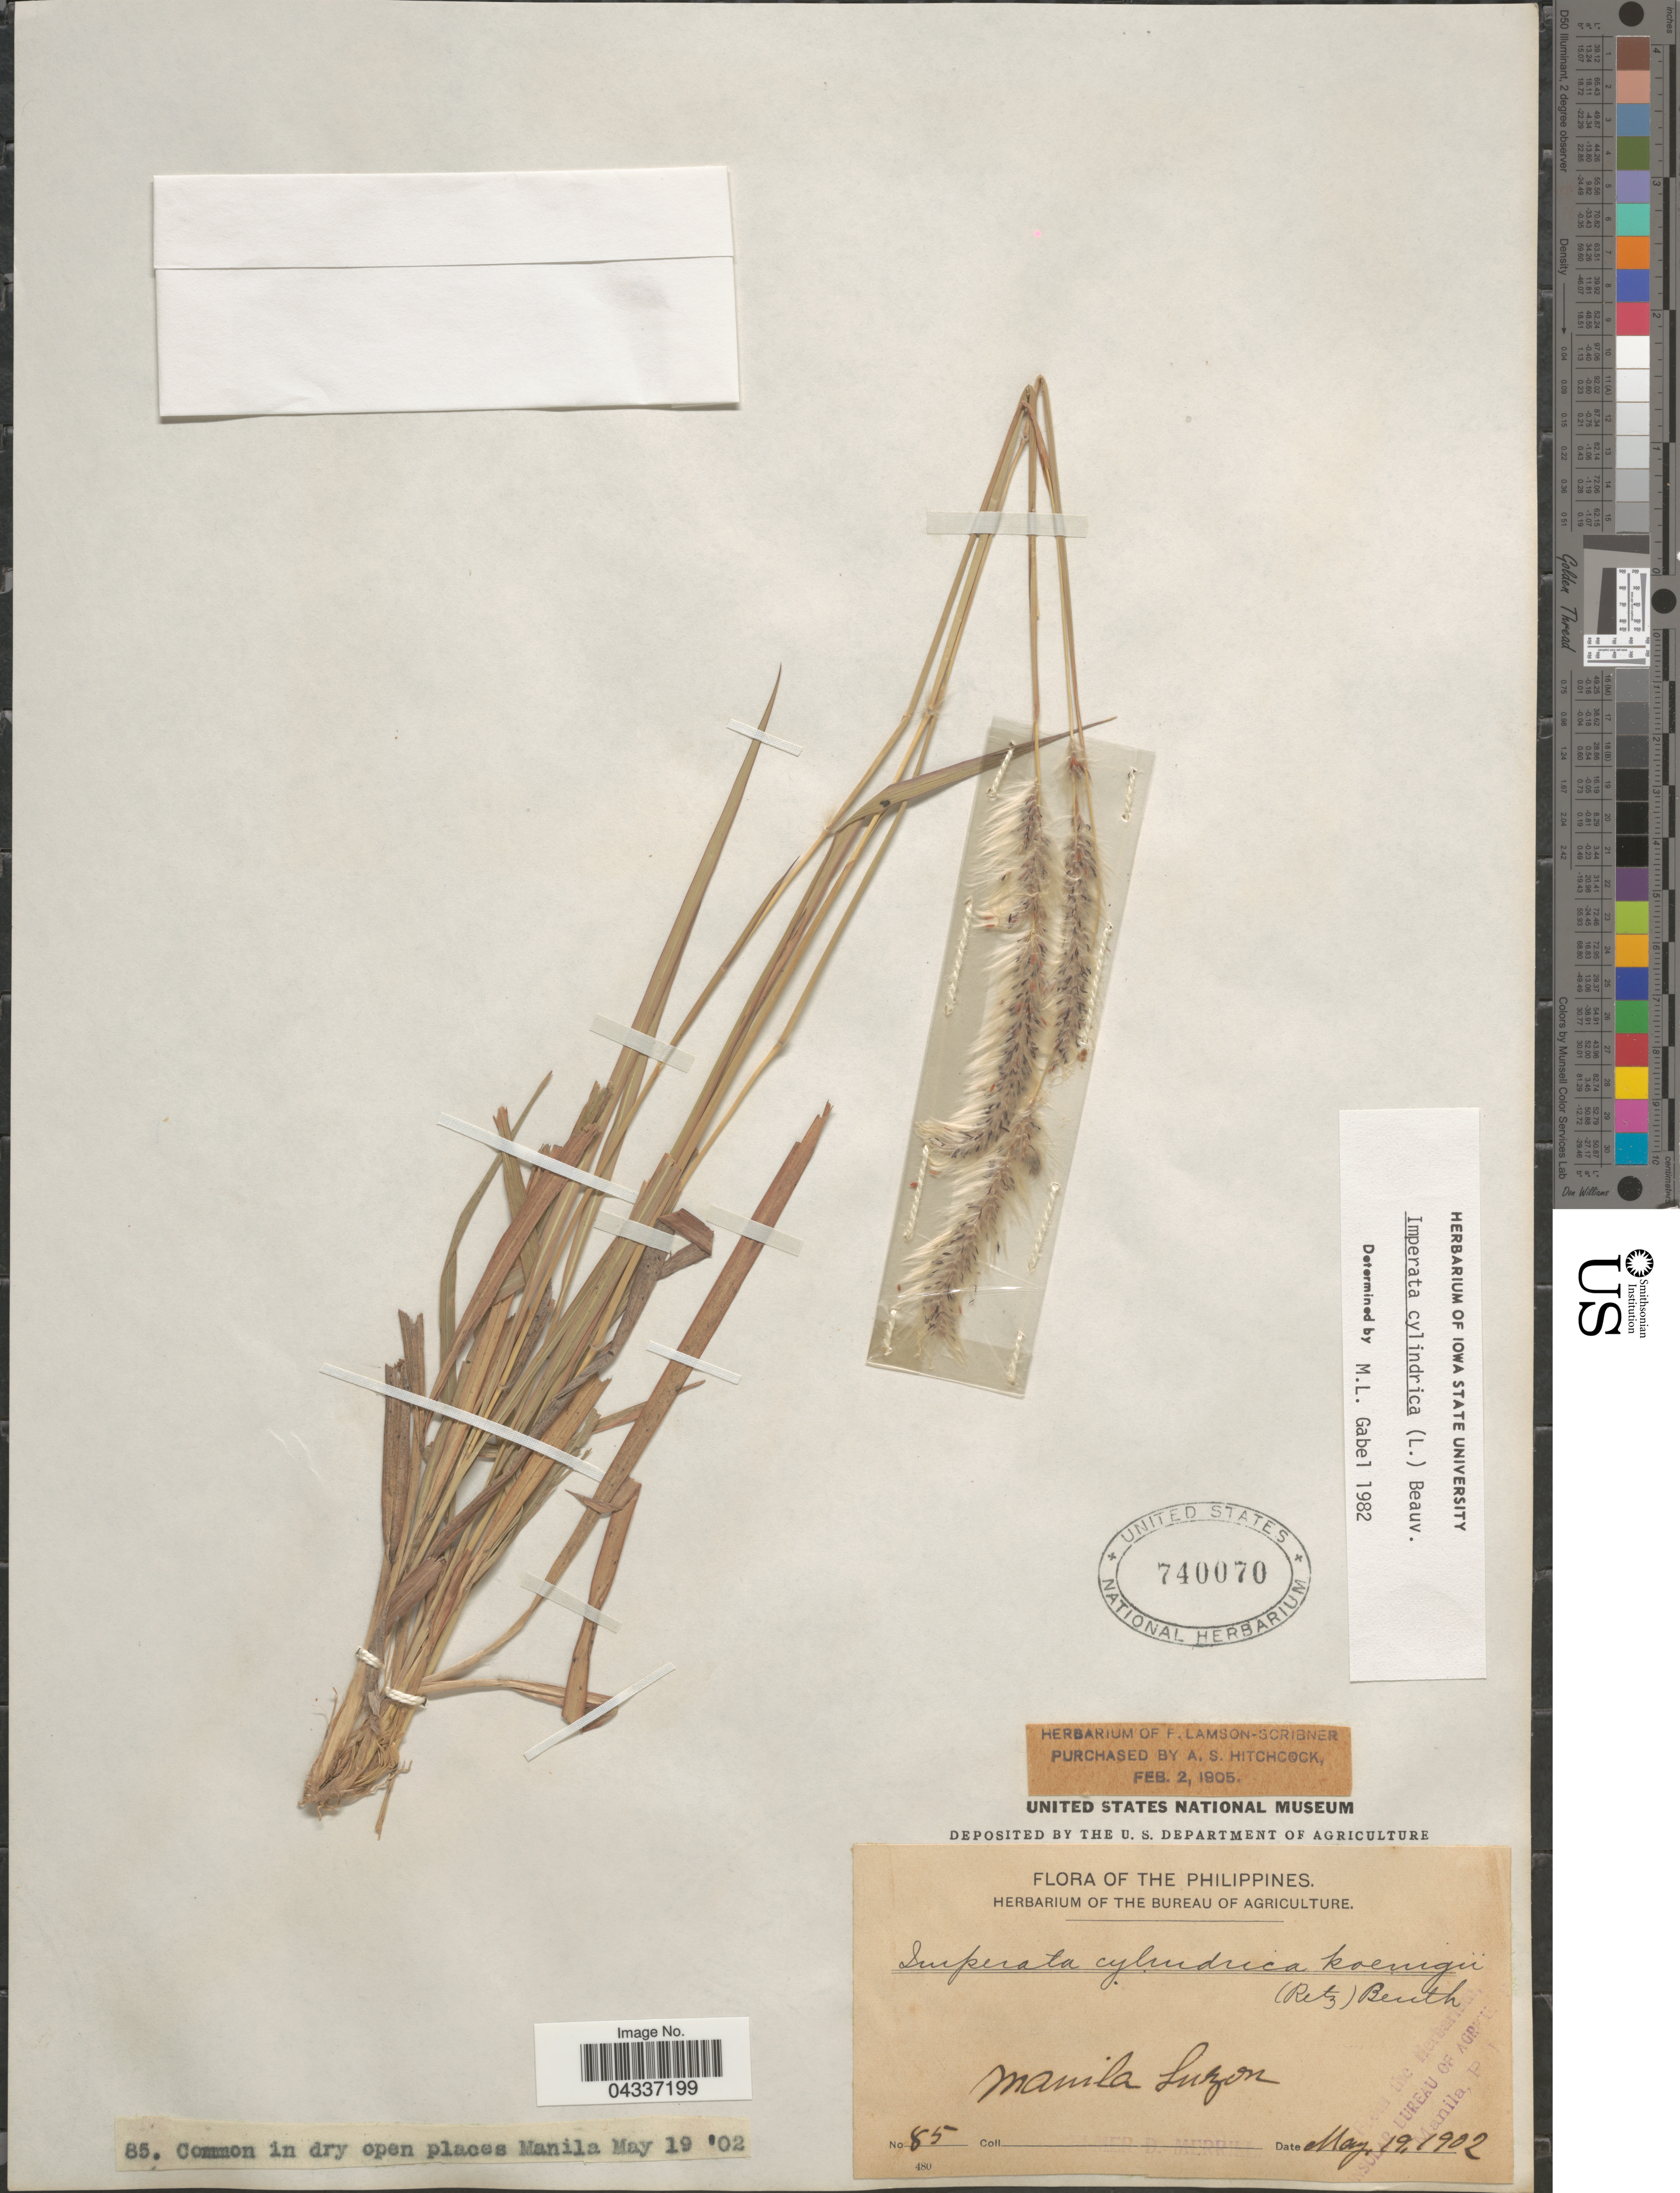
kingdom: Plantae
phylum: Tracheophyta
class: Liliopsida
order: Poales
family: Poaceae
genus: Imperata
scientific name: Imperata cylindrica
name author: (L.) P. Beauv.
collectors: E. D. Merrill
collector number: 85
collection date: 1902-05-19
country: Philippines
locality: Manila Luzon.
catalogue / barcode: US 740070